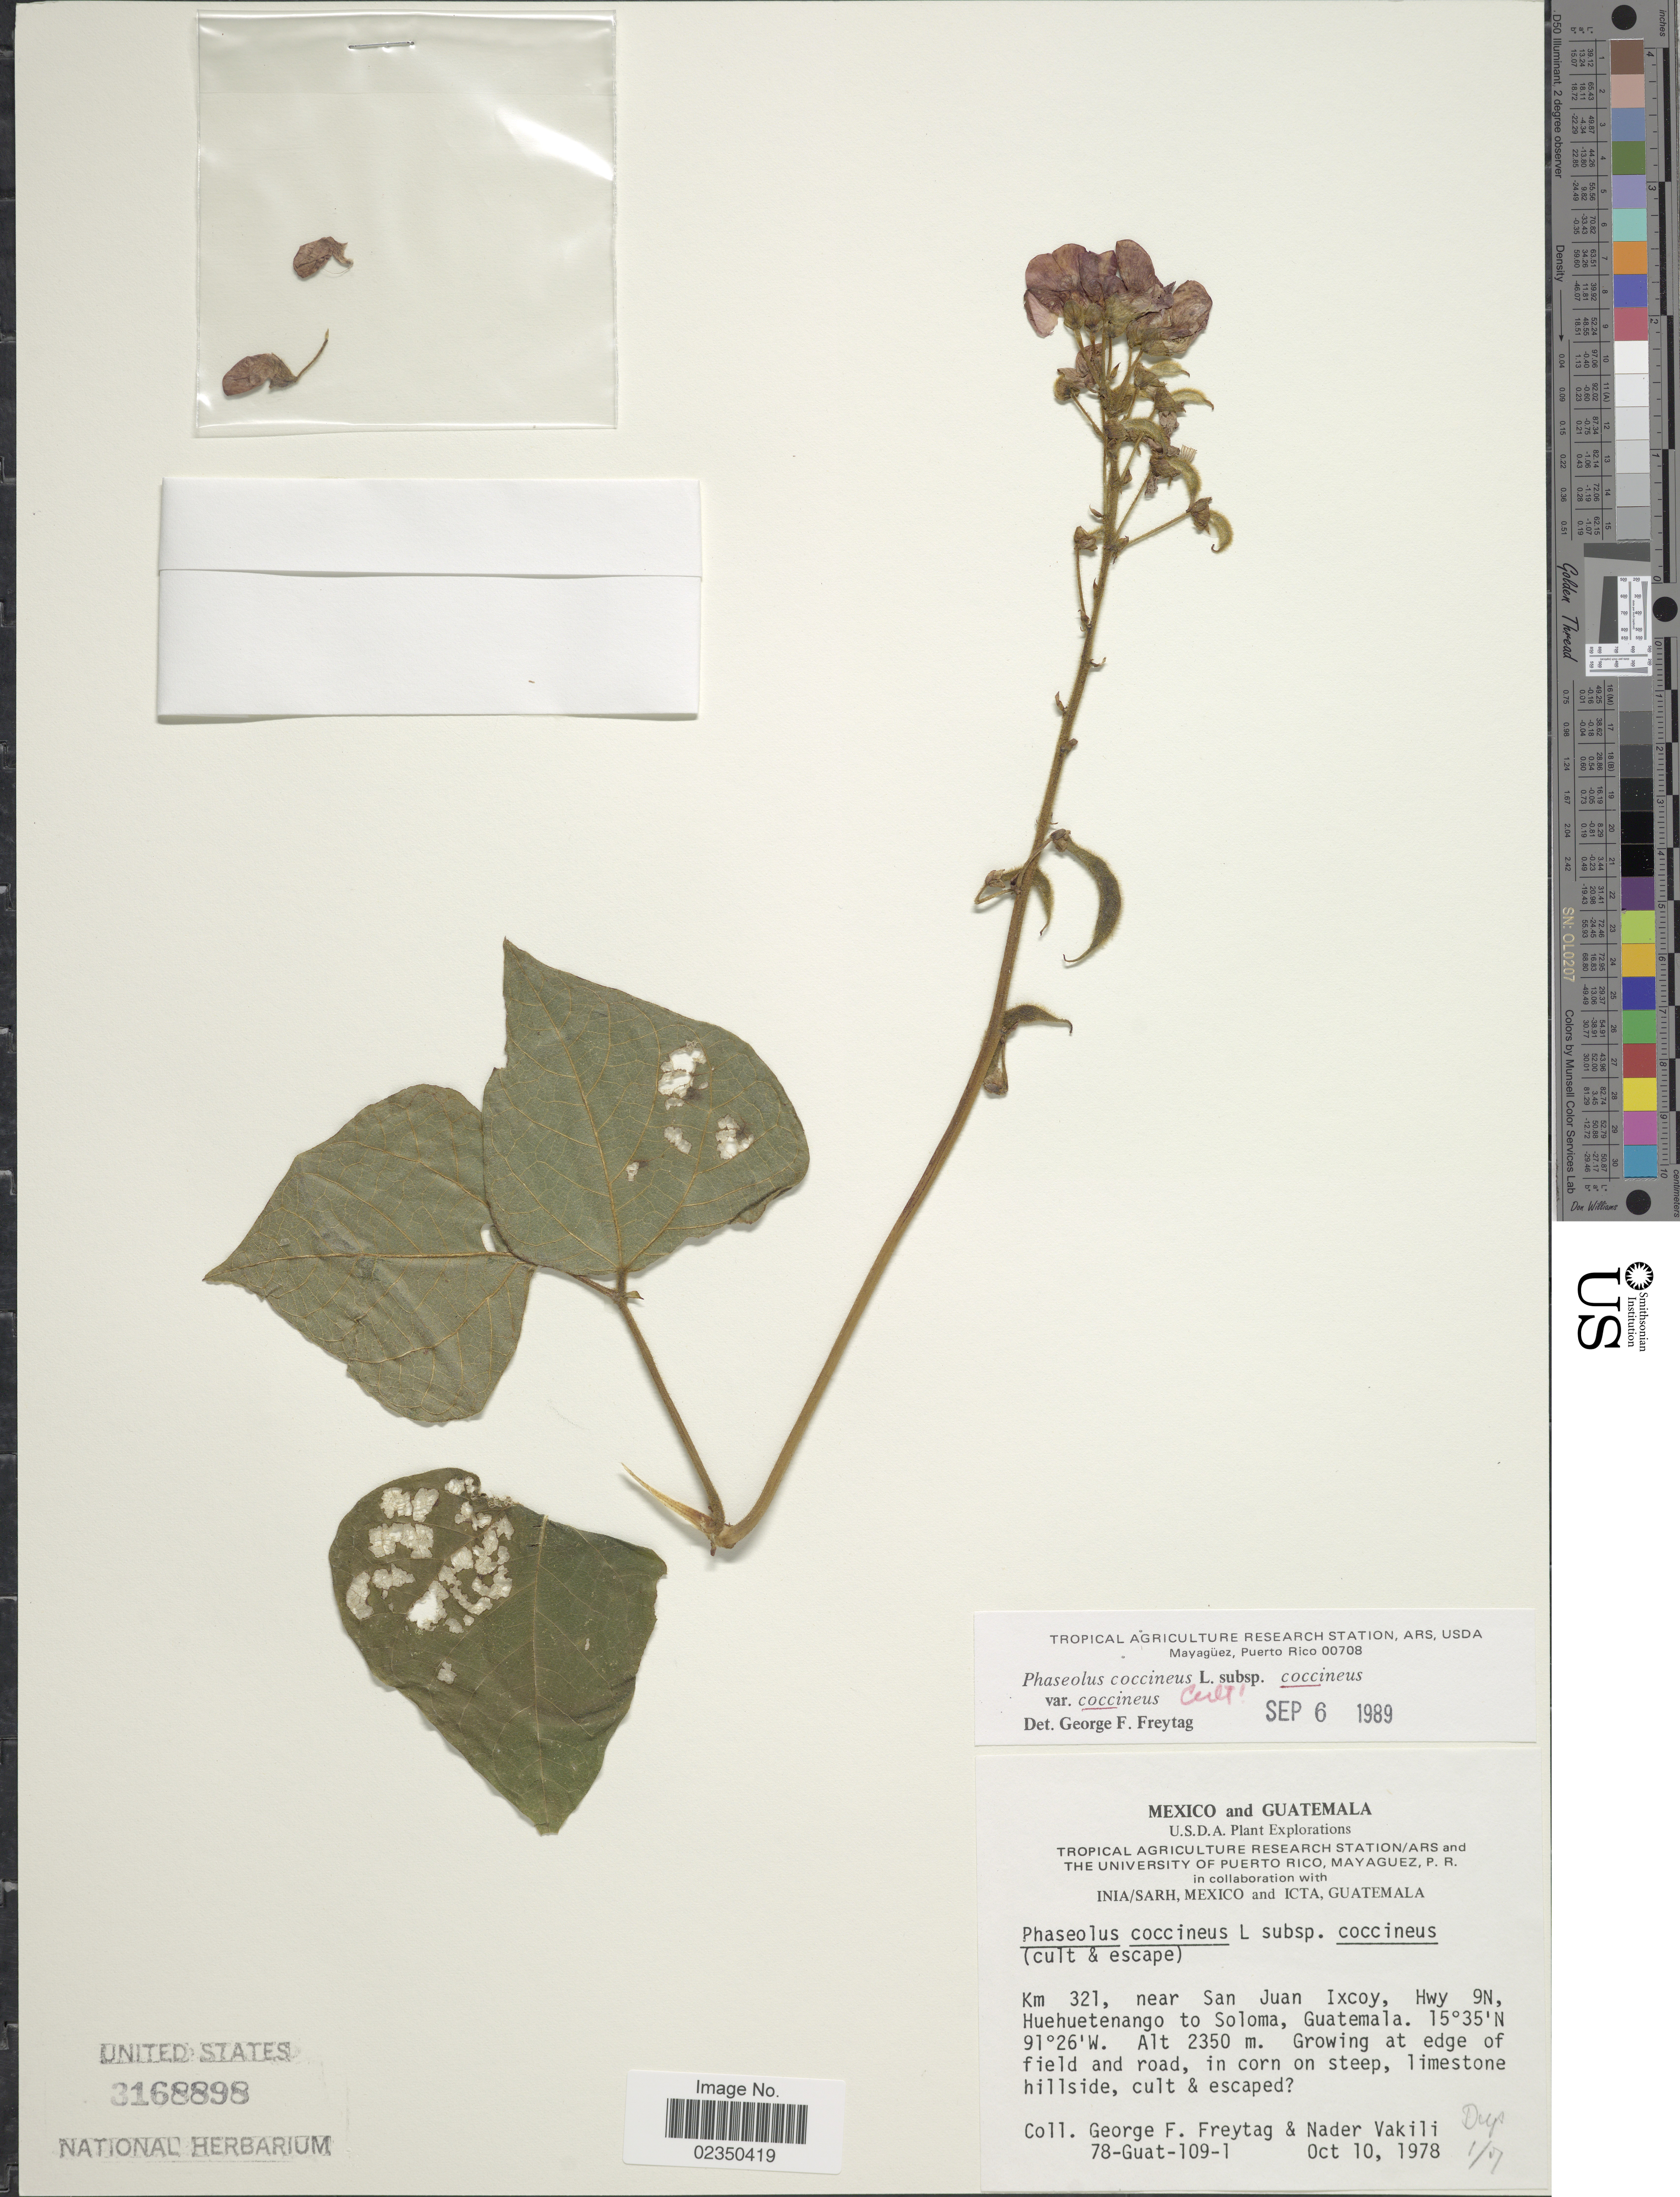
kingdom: Plantae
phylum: Tracheophyta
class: Magnoliopsida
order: Fabales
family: Fabaceae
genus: Phaseolus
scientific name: Phaseolus coccineus var. coccineus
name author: L.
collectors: G. F. Freytag & N. Vakili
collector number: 78-Guat-109-1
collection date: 1978-10-10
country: Guatemala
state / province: Huehuetenango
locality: Km 321, near San Juan Ixcoy, Hwy 9N, Huehuetenango to Soloma, at edge of field and road, in corn on steep, limestone hillside, cult & escaped [unsure placement].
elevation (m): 2350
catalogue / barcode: US 3168898